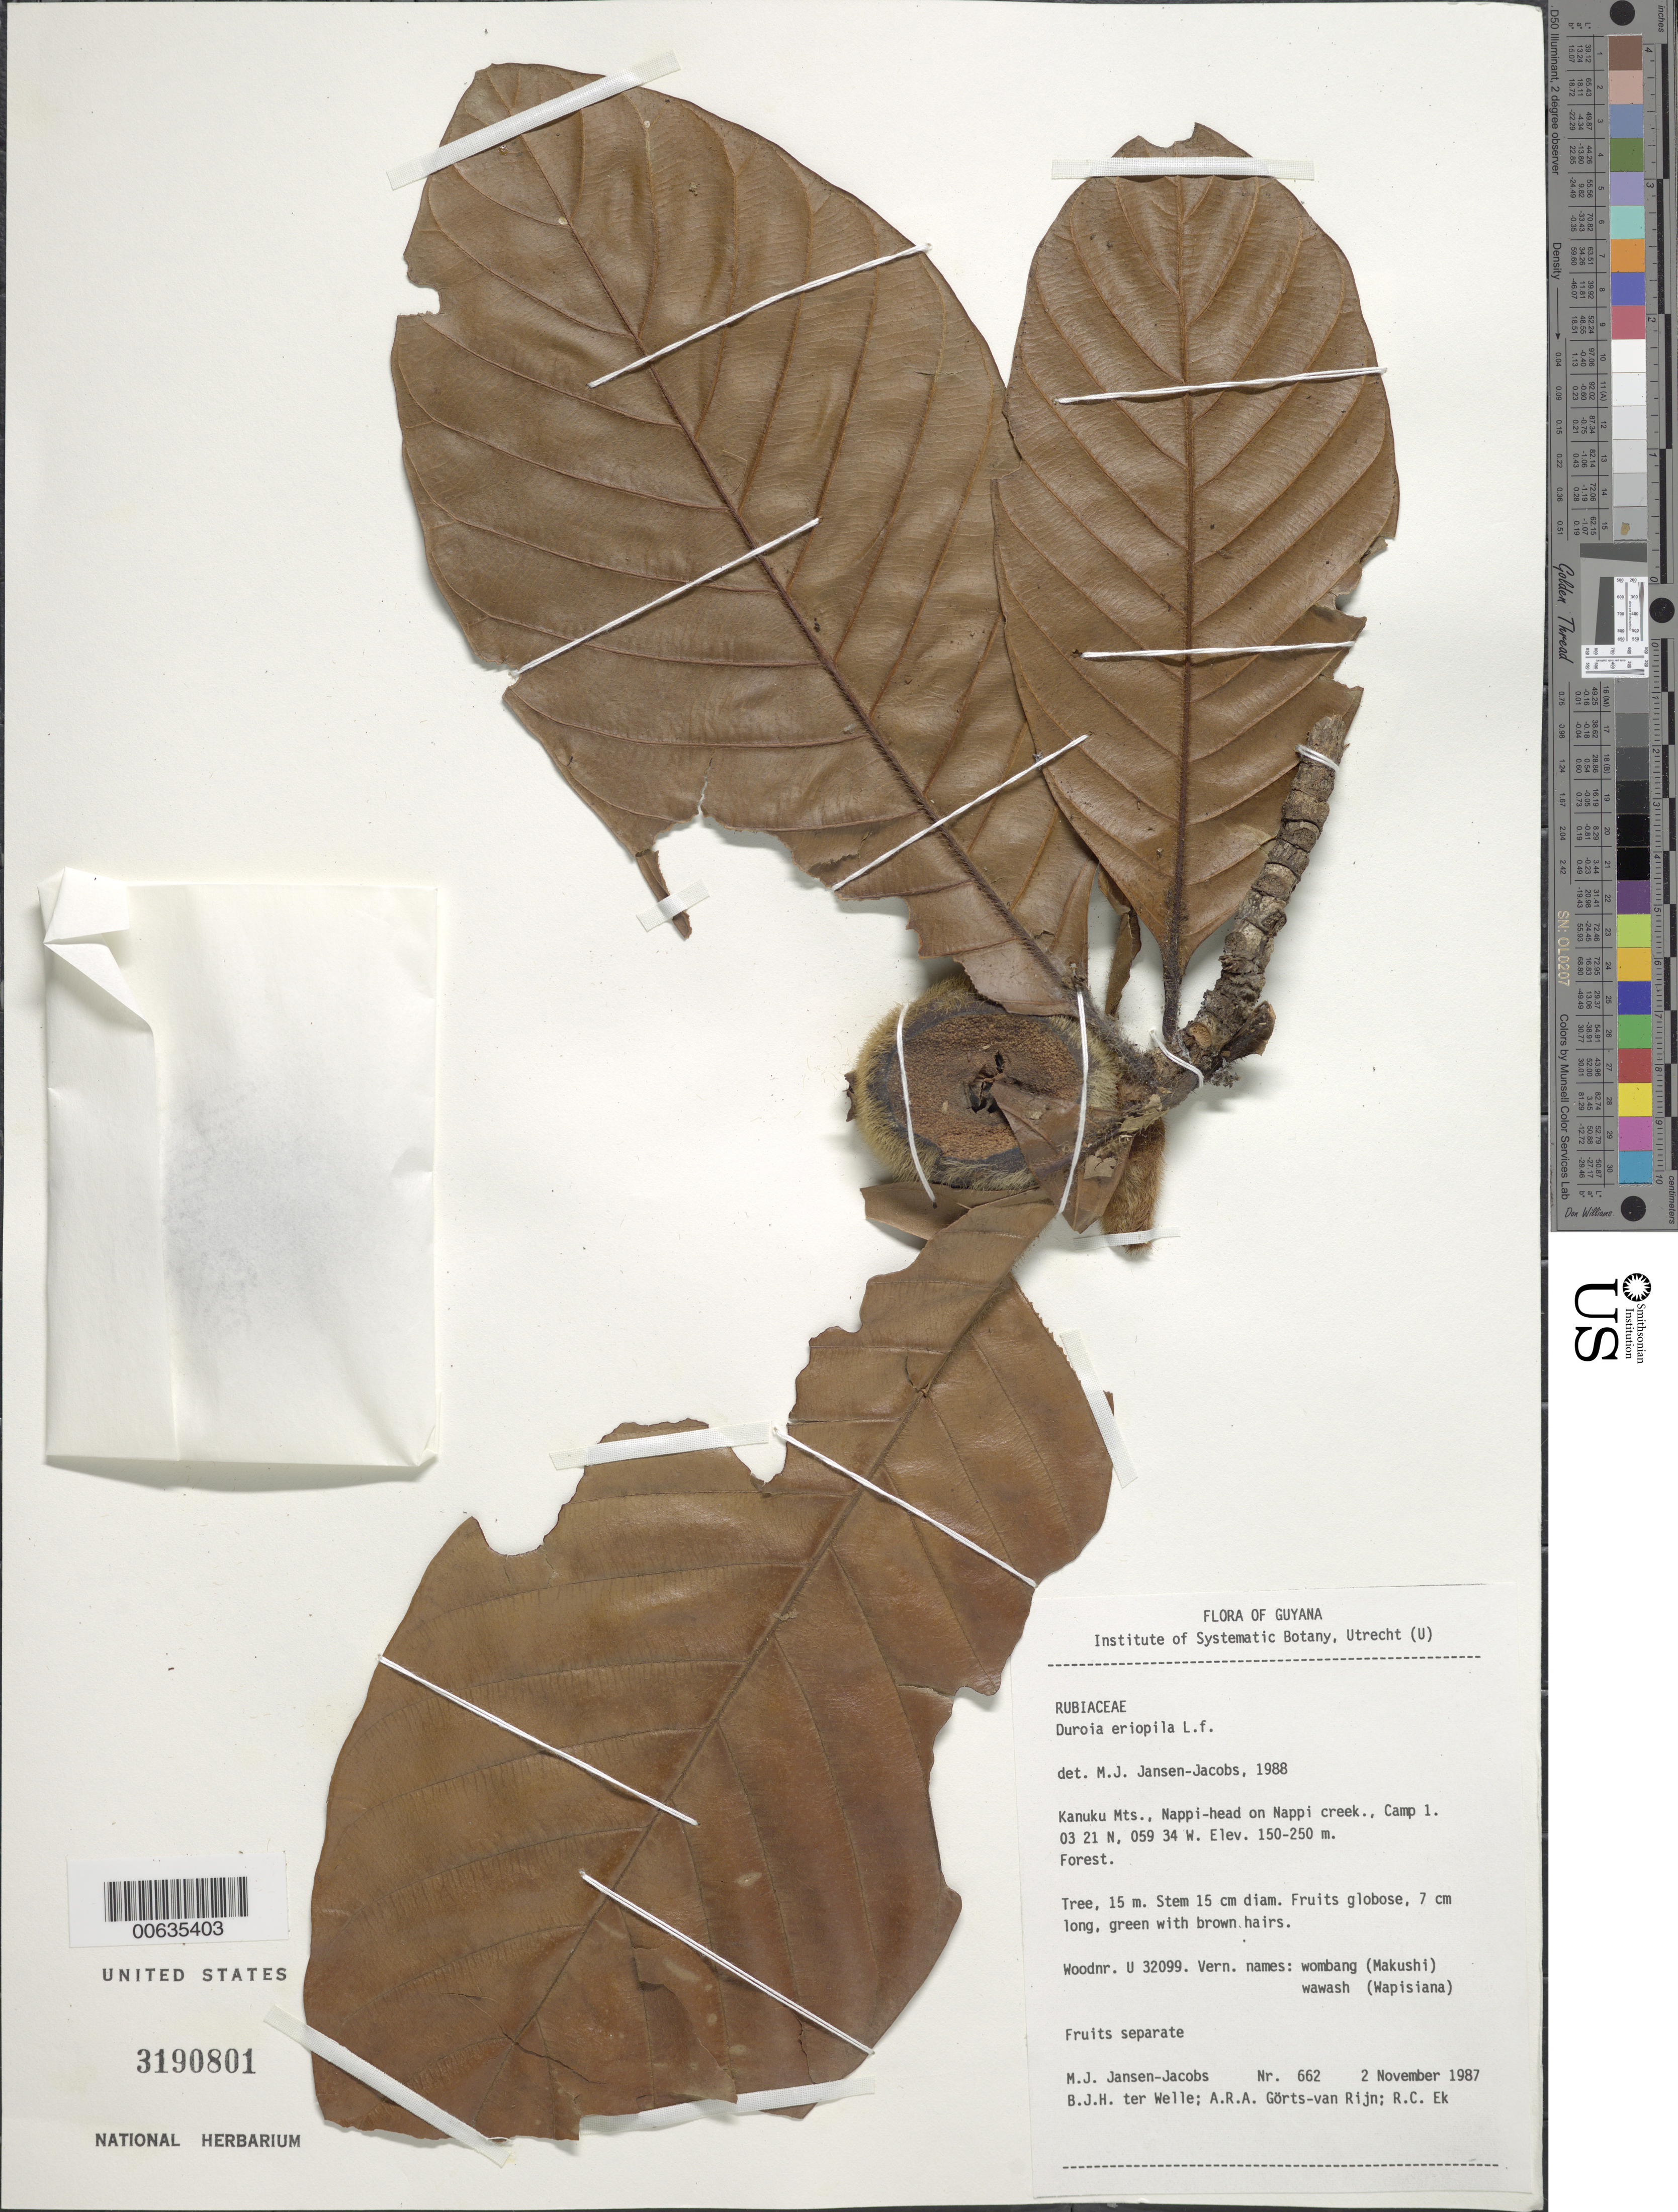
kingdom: Plantae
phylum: Tracheophyta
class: Magnoliopsida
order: Gentianales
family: Rubiaceae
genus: Duroia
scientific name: Duroia eriopila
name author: L. f.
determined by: Jansen-Jacobs, M. J., (U), Nationaal Herbarium Nederland, Utrecht University branch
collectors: M. J. Jansen-Jacobs, B. Welle, A. .R. A. Görts-van Rijn & R. C. Ek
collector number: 662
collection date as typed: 2-Nov-87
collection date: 1987-11-02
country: Guyana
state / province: U. Takutu-U. Essequibo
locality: Kanuku Mts., Nappi-head on Nappi Creek, camp 1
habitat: Forest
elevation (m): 130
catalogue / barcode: US 3190801